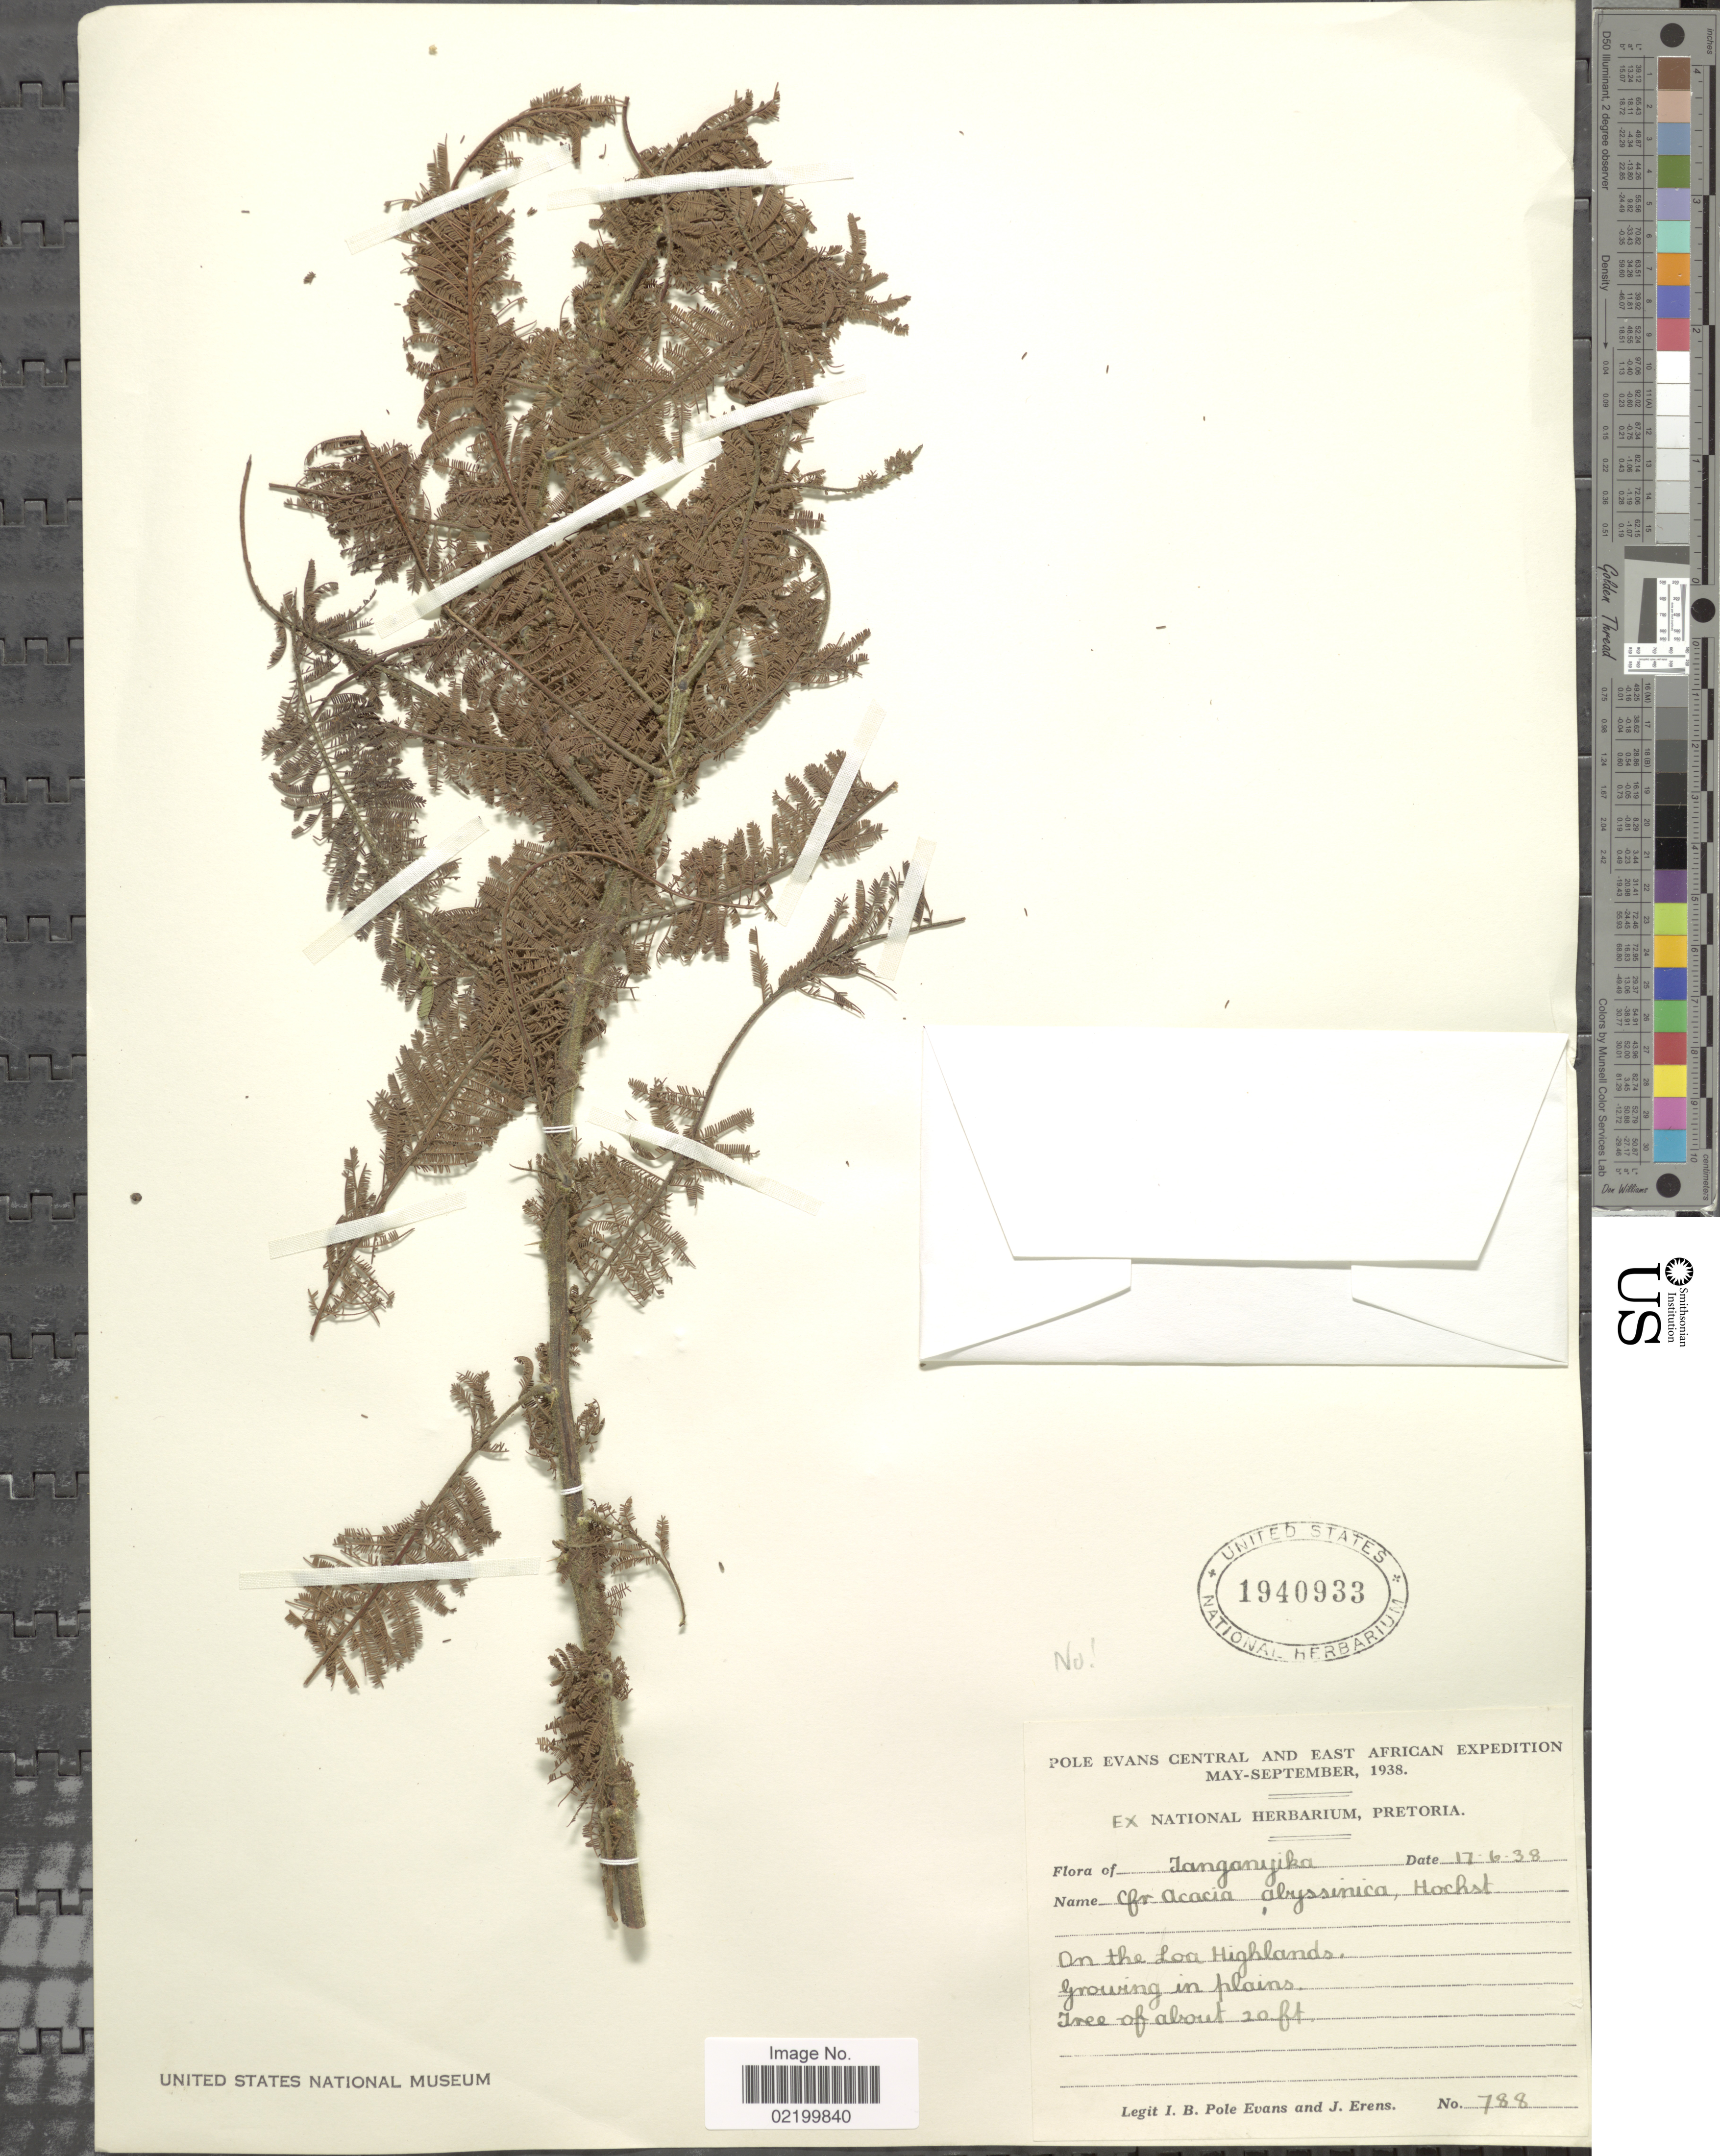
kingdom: Plantae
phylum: Tracheophyta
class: Magnoliopsida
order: Fabales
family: Fabaceae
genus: Acacia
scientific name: Acacia sp.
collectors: I. B. Pole-Evans & J. Erens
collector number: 788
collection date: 1938-06-17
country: Tanzania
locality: Tanganyika. Central and East Africa. On the Loa Highlands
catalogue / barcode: US 1940933